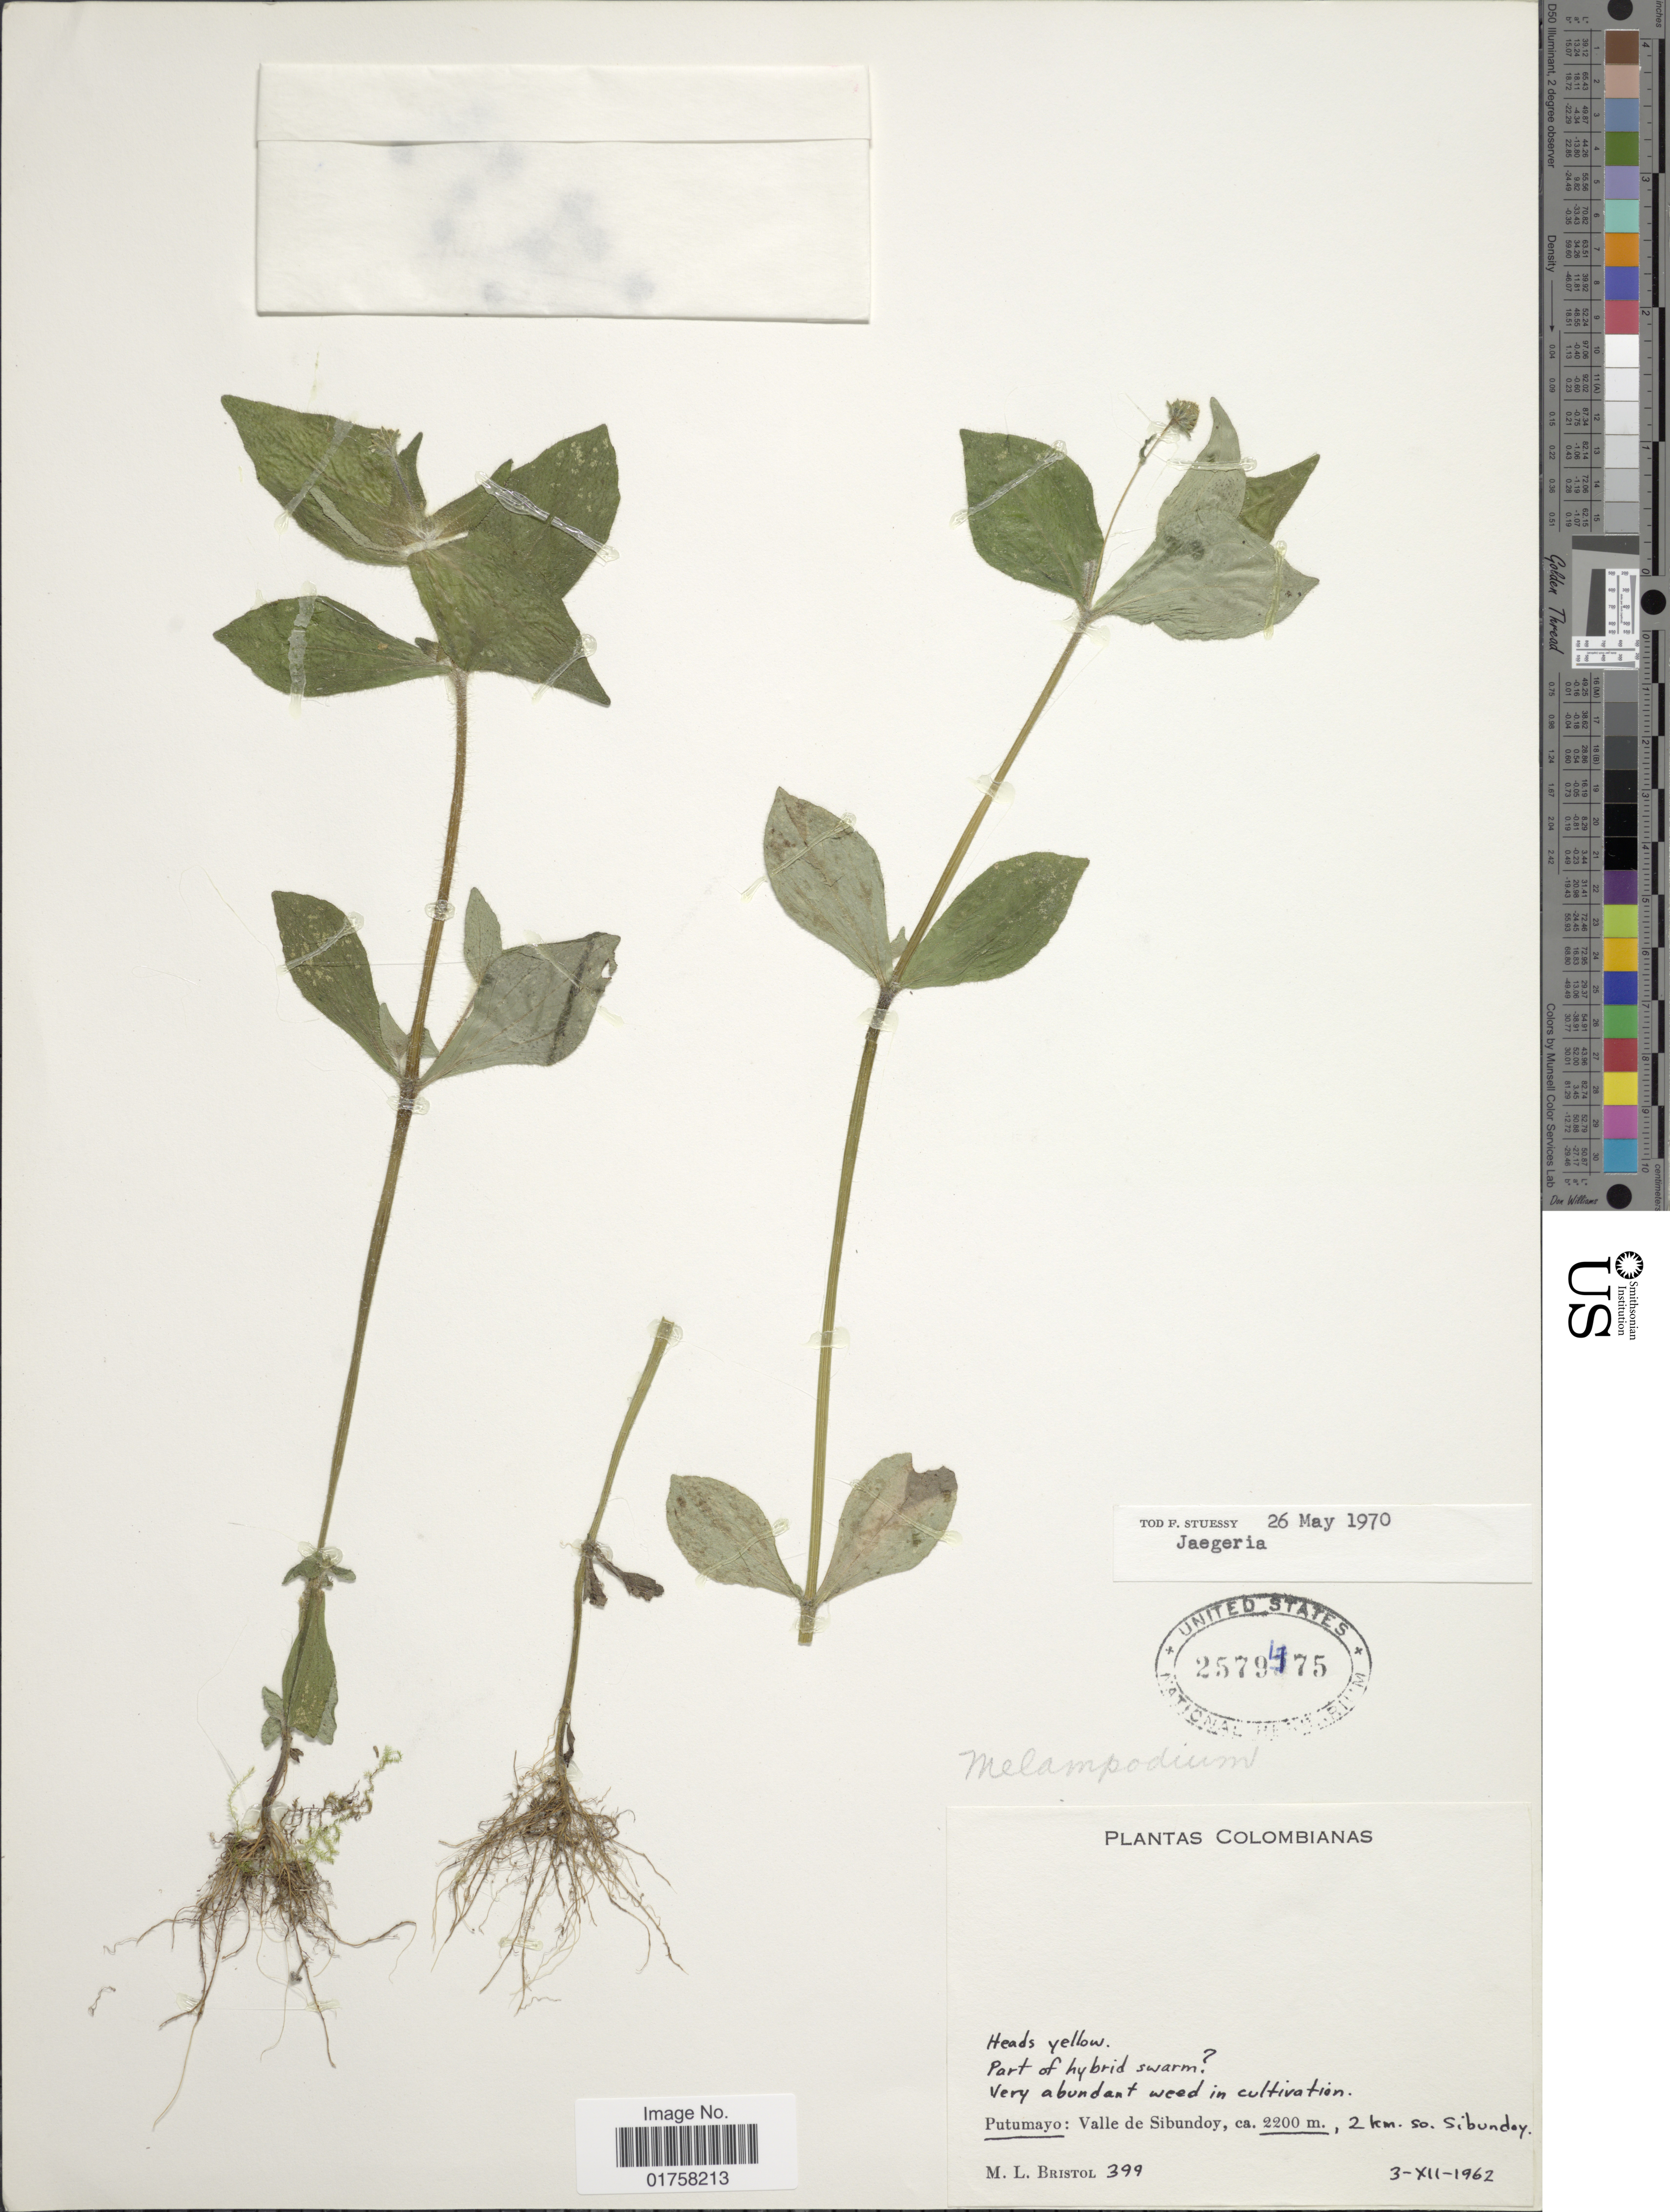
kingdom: Plantae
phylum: Tracheophyta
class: Magnoliopsida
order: Asterales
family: Asteraceae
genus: Jaegeria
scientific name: Jaegeria sp.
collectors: M. L. Bristol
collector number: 399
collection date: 1962-12-03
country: Colombia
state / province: Putumayo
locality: Valle de Sibundoy, 2 km. so. Sibundoy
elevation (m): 2200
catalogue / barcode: US 2579475